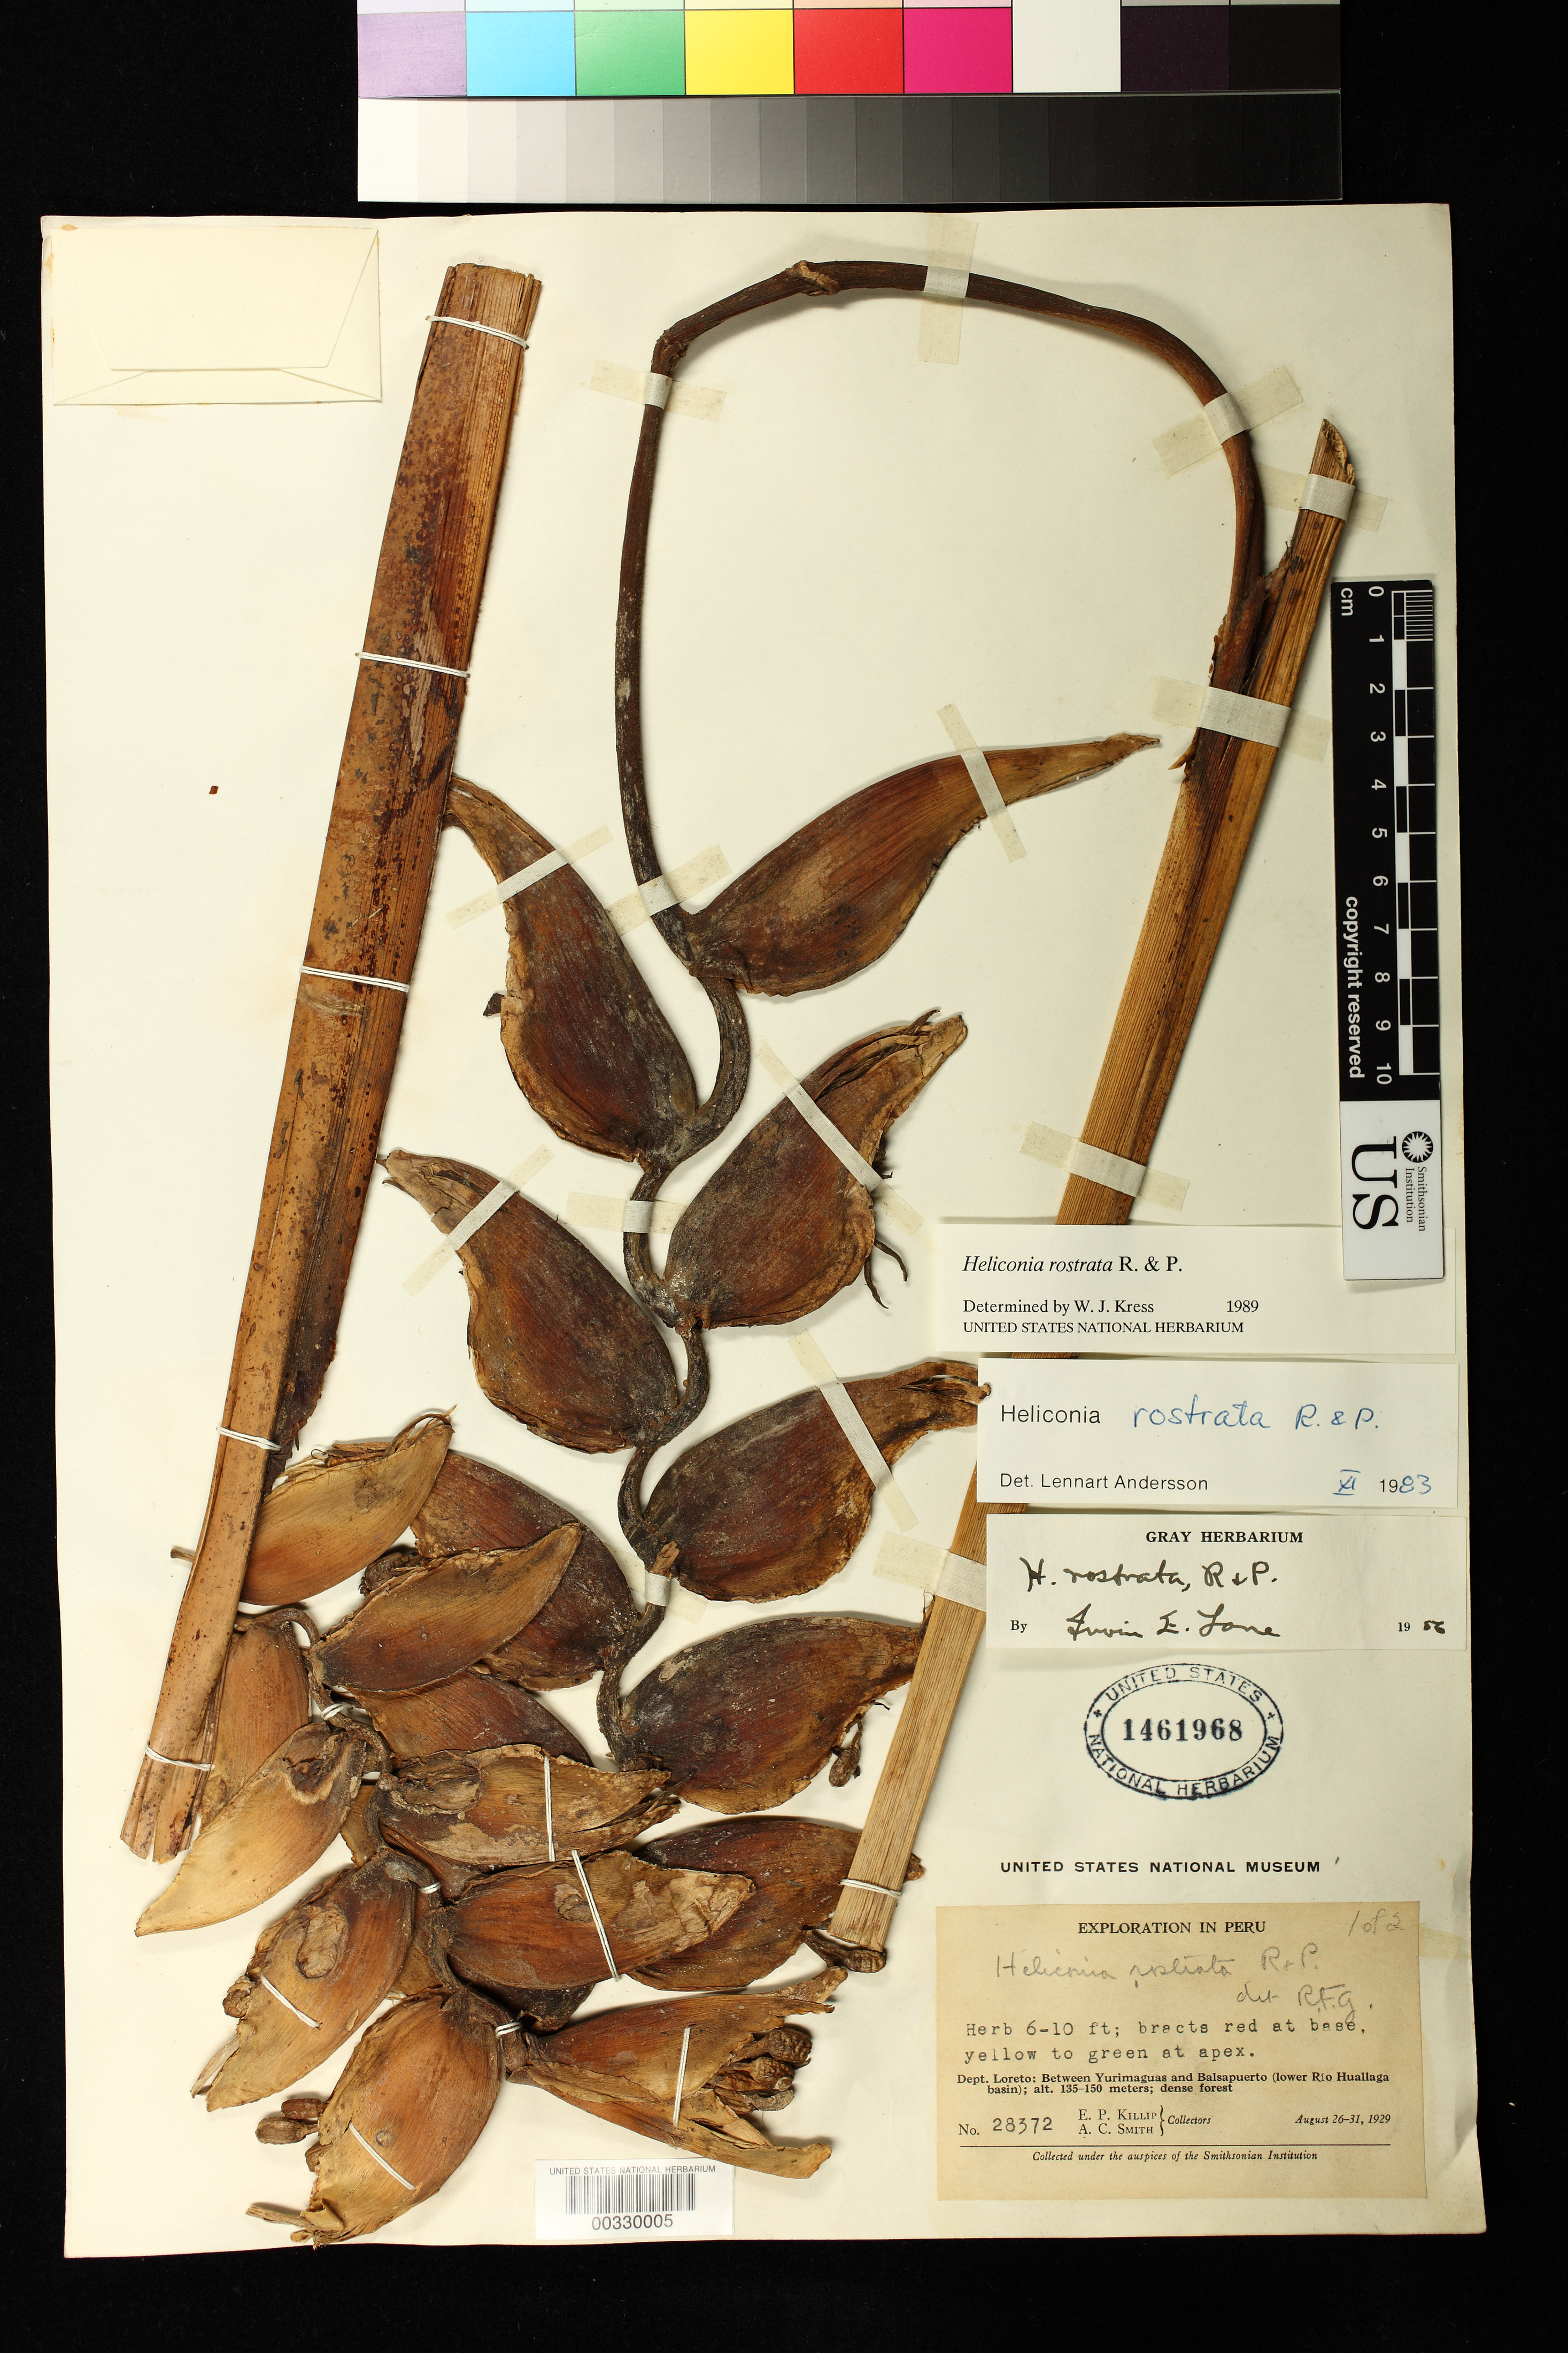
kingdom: Plantae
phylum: Tracheophyta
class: Liliopsida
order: Zingiberales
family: Heliconiaceae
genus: Heliconia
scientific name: Heliconia rostrata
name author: Ruiz & Pav.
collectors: E. P. Killip & A. C. Smith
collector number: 28372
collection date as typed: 26 Aug 1929 to 31 Aug 1929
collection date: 1929-08-26/1929-08-31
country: Peru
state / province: Loreto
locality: Between Yurimaguas and Balsapuerto (lower Rio Huallaga basin)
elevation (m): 135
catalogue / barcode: US 1461968